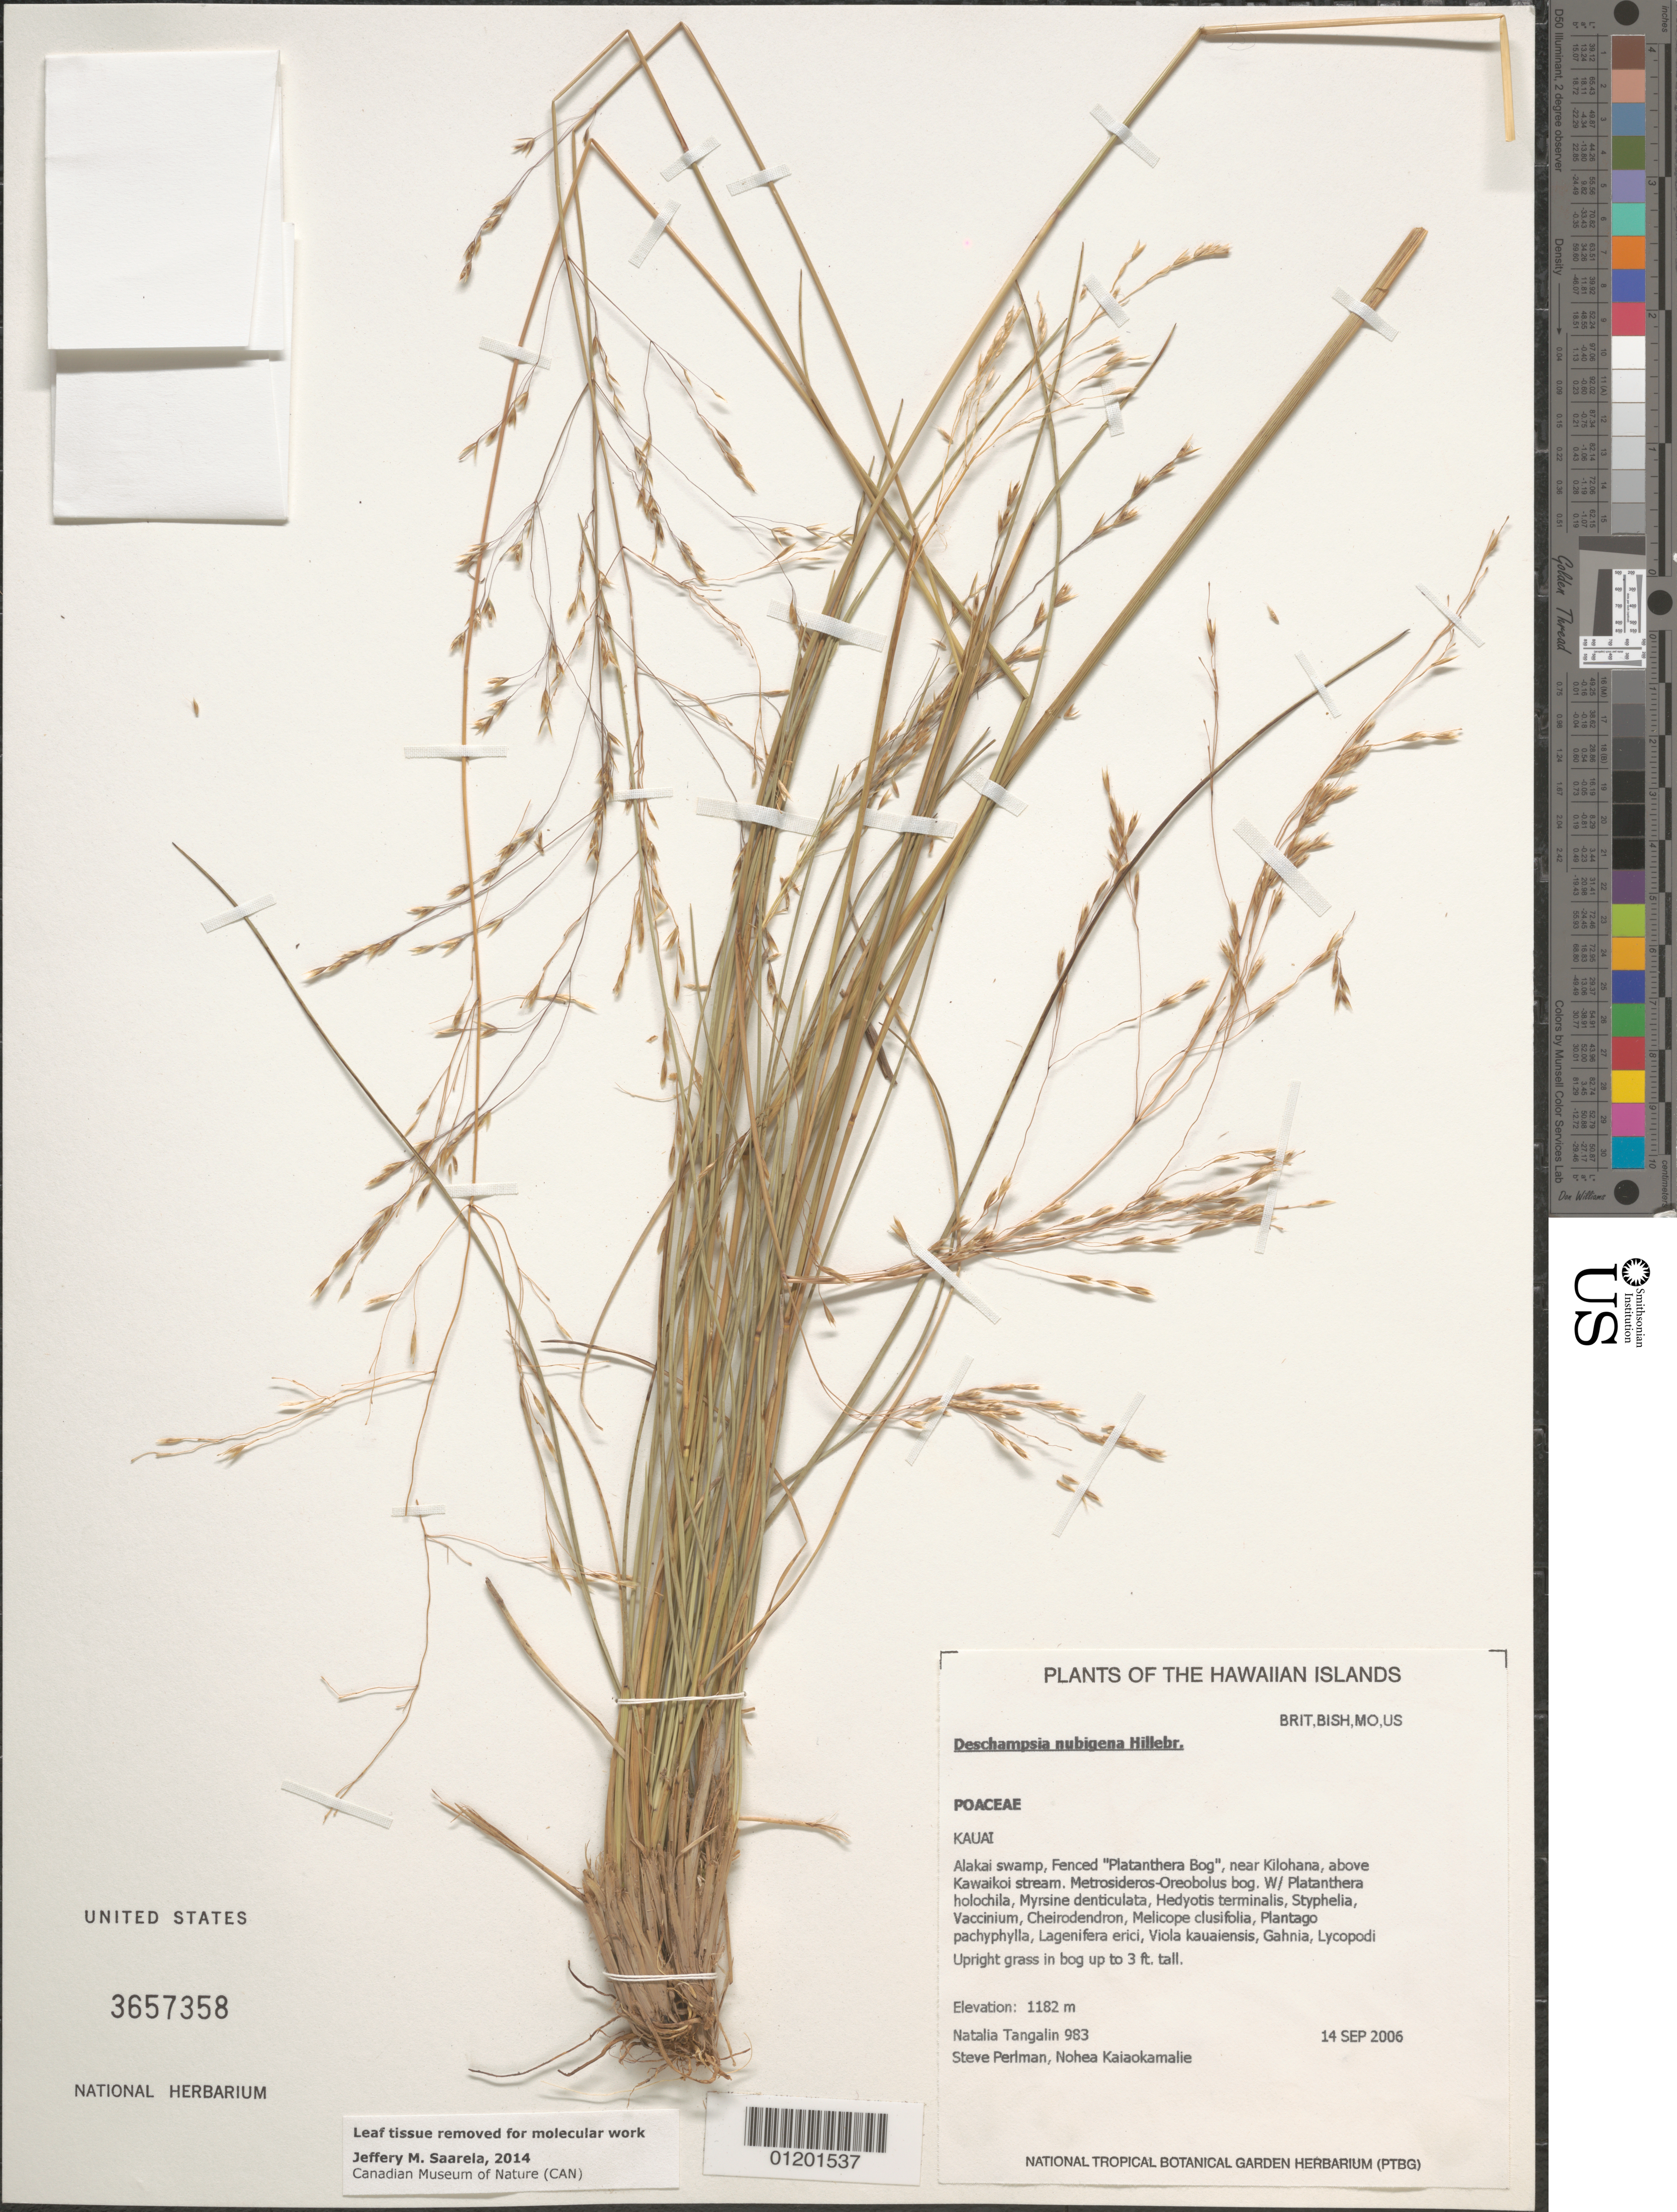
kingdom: Plantae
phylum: Tracheophyta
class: Liliopsida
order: Poales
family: Poaceae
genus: Deschampsia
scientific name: Deschampsia nubigena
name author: Hillebr.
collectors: N. Tangalin, S. P. Perlman & N. Kaiaokamalie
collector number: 983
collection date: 2006-09-14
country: United States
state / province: Hawaii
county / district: Kauai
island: Kaua'i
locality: Alakai Swamp, fenced "Platanthera Bog", near Kilohana, above Kawaikoi stream.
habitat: Bog.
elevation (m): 1182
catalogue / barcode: US 3657358